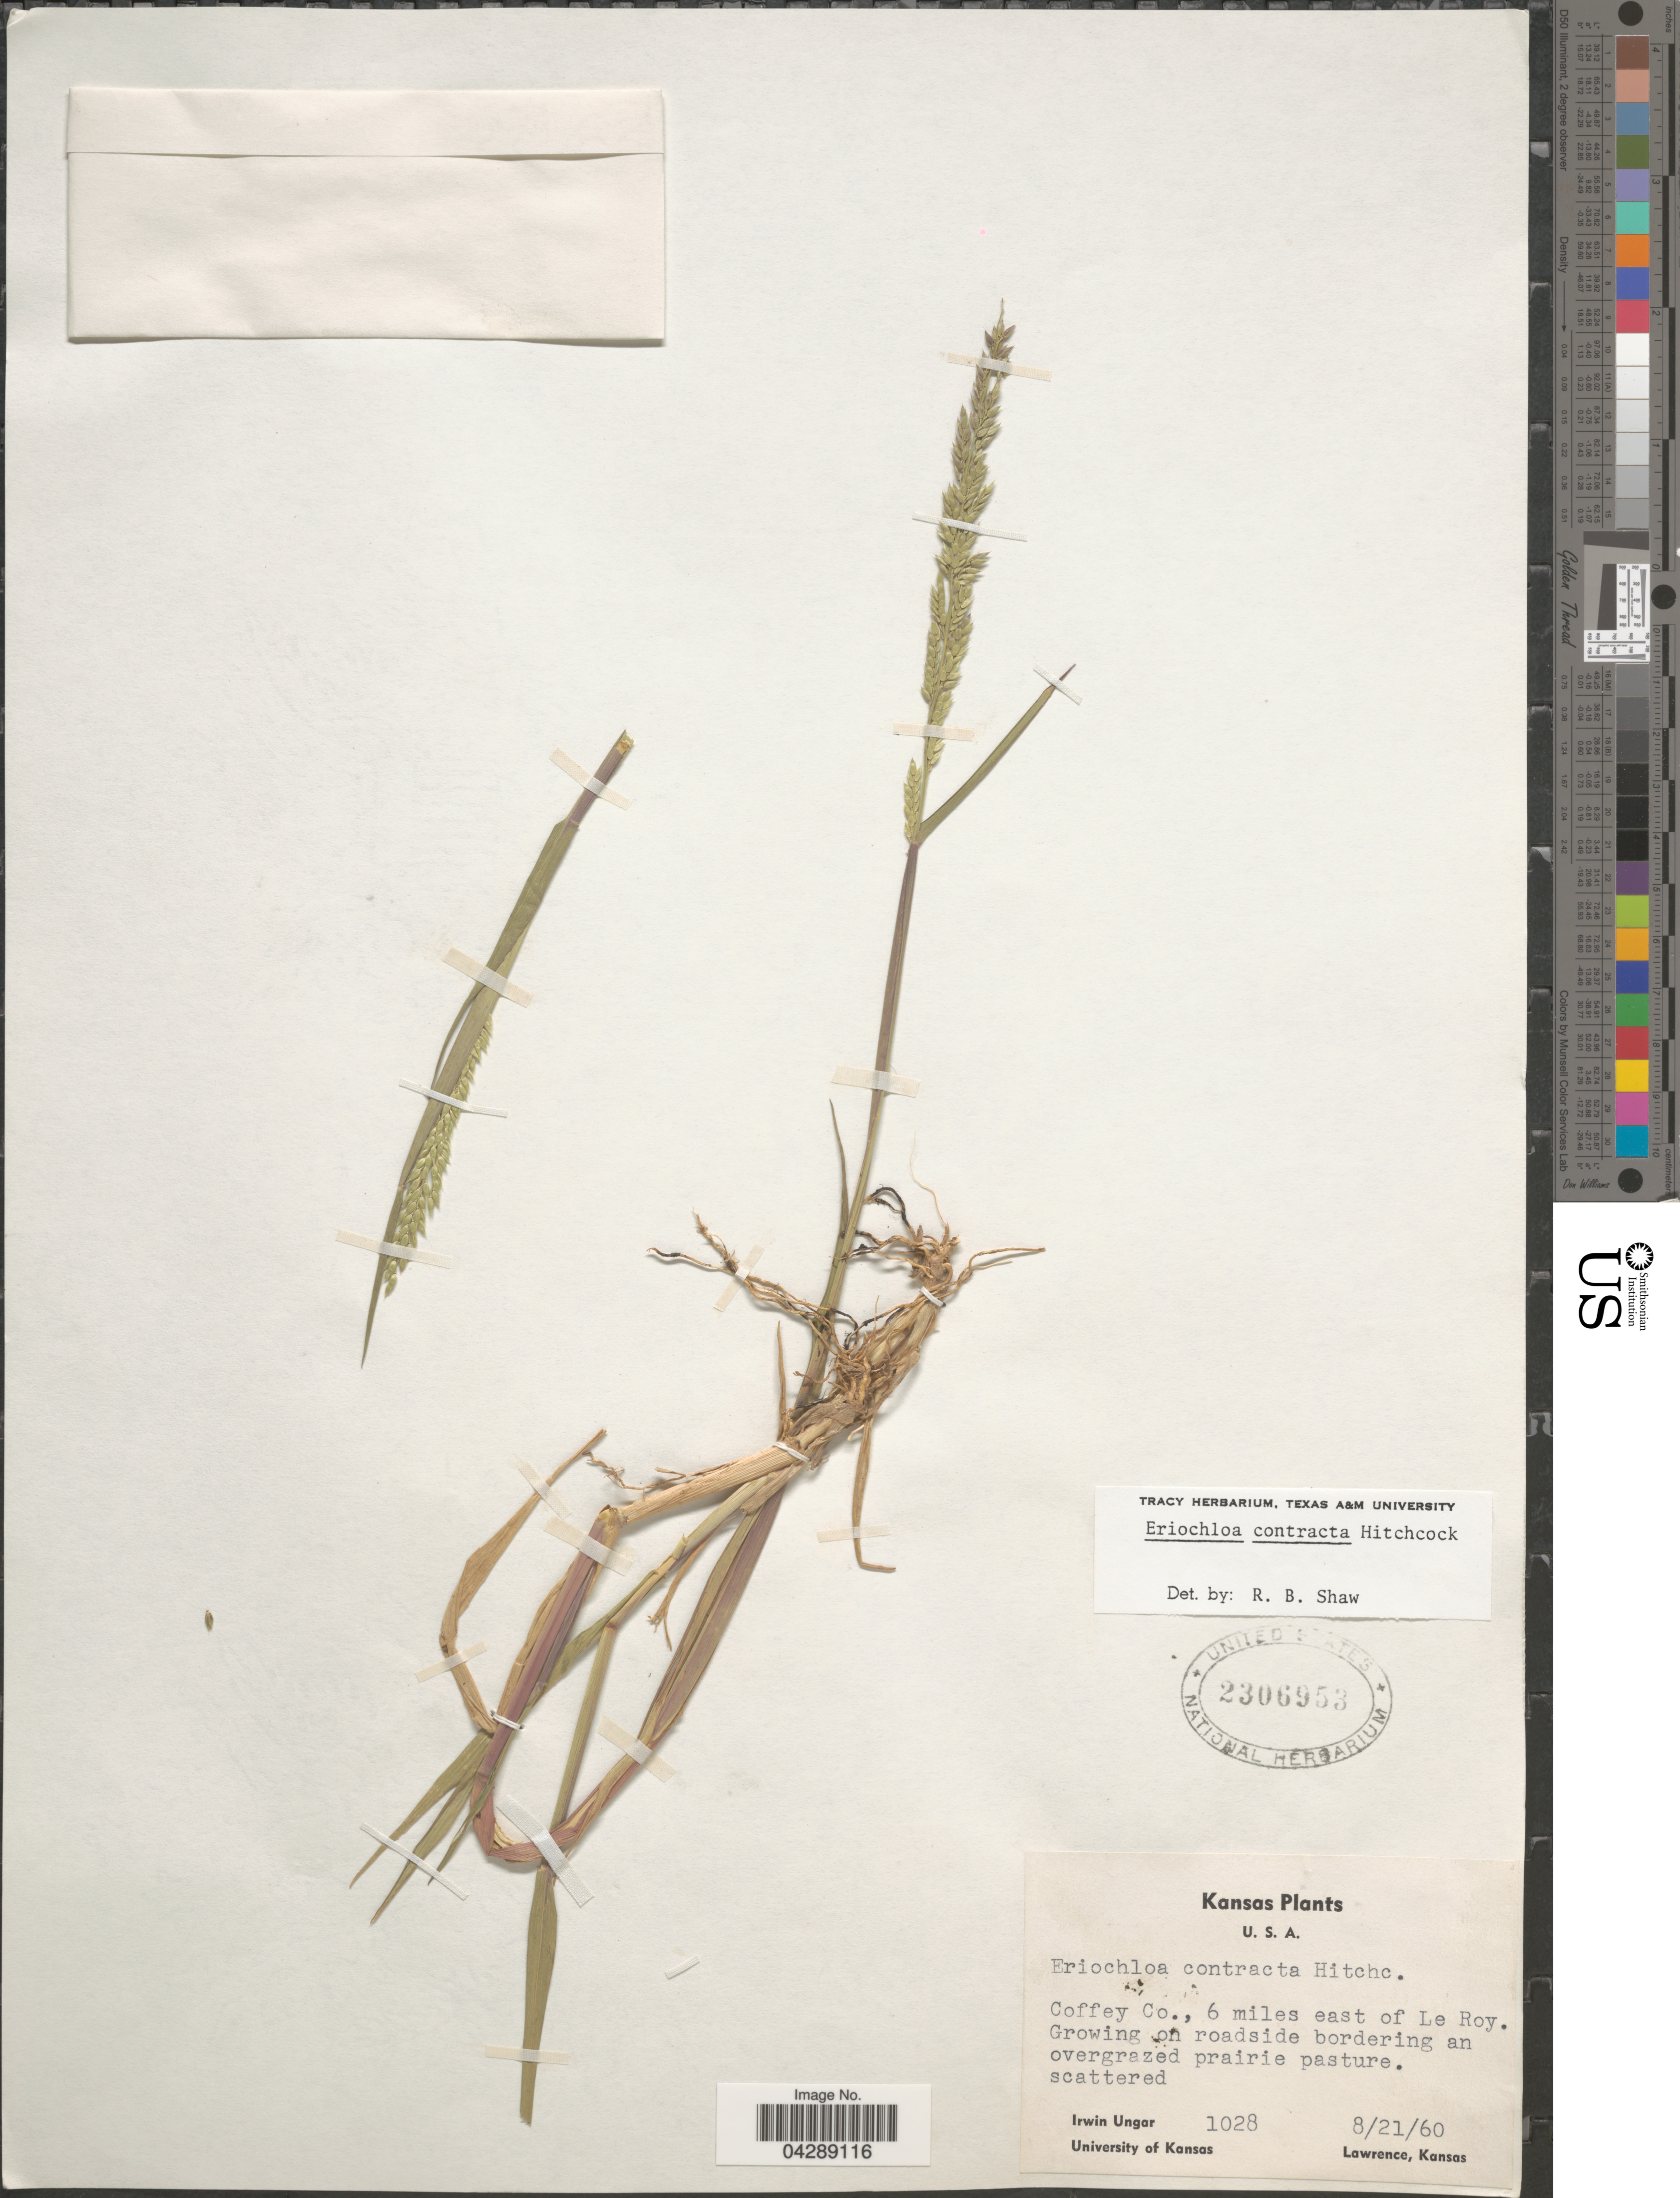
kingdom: Plantae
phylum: Tracheophyta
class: Liliopsida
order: Poales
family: Poaceae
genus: Eriochloa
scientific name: Eriochloa contracta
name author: Hitchc.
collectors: I. Ungar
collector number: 1028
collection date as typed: Transcribed d/m/y: 21/8/60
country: United States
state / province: Kansas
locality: Coffey Co., 6 miles east of Le Roy. On roadside bordering an overgrazed prairie pasture.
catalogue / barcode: US 2306953